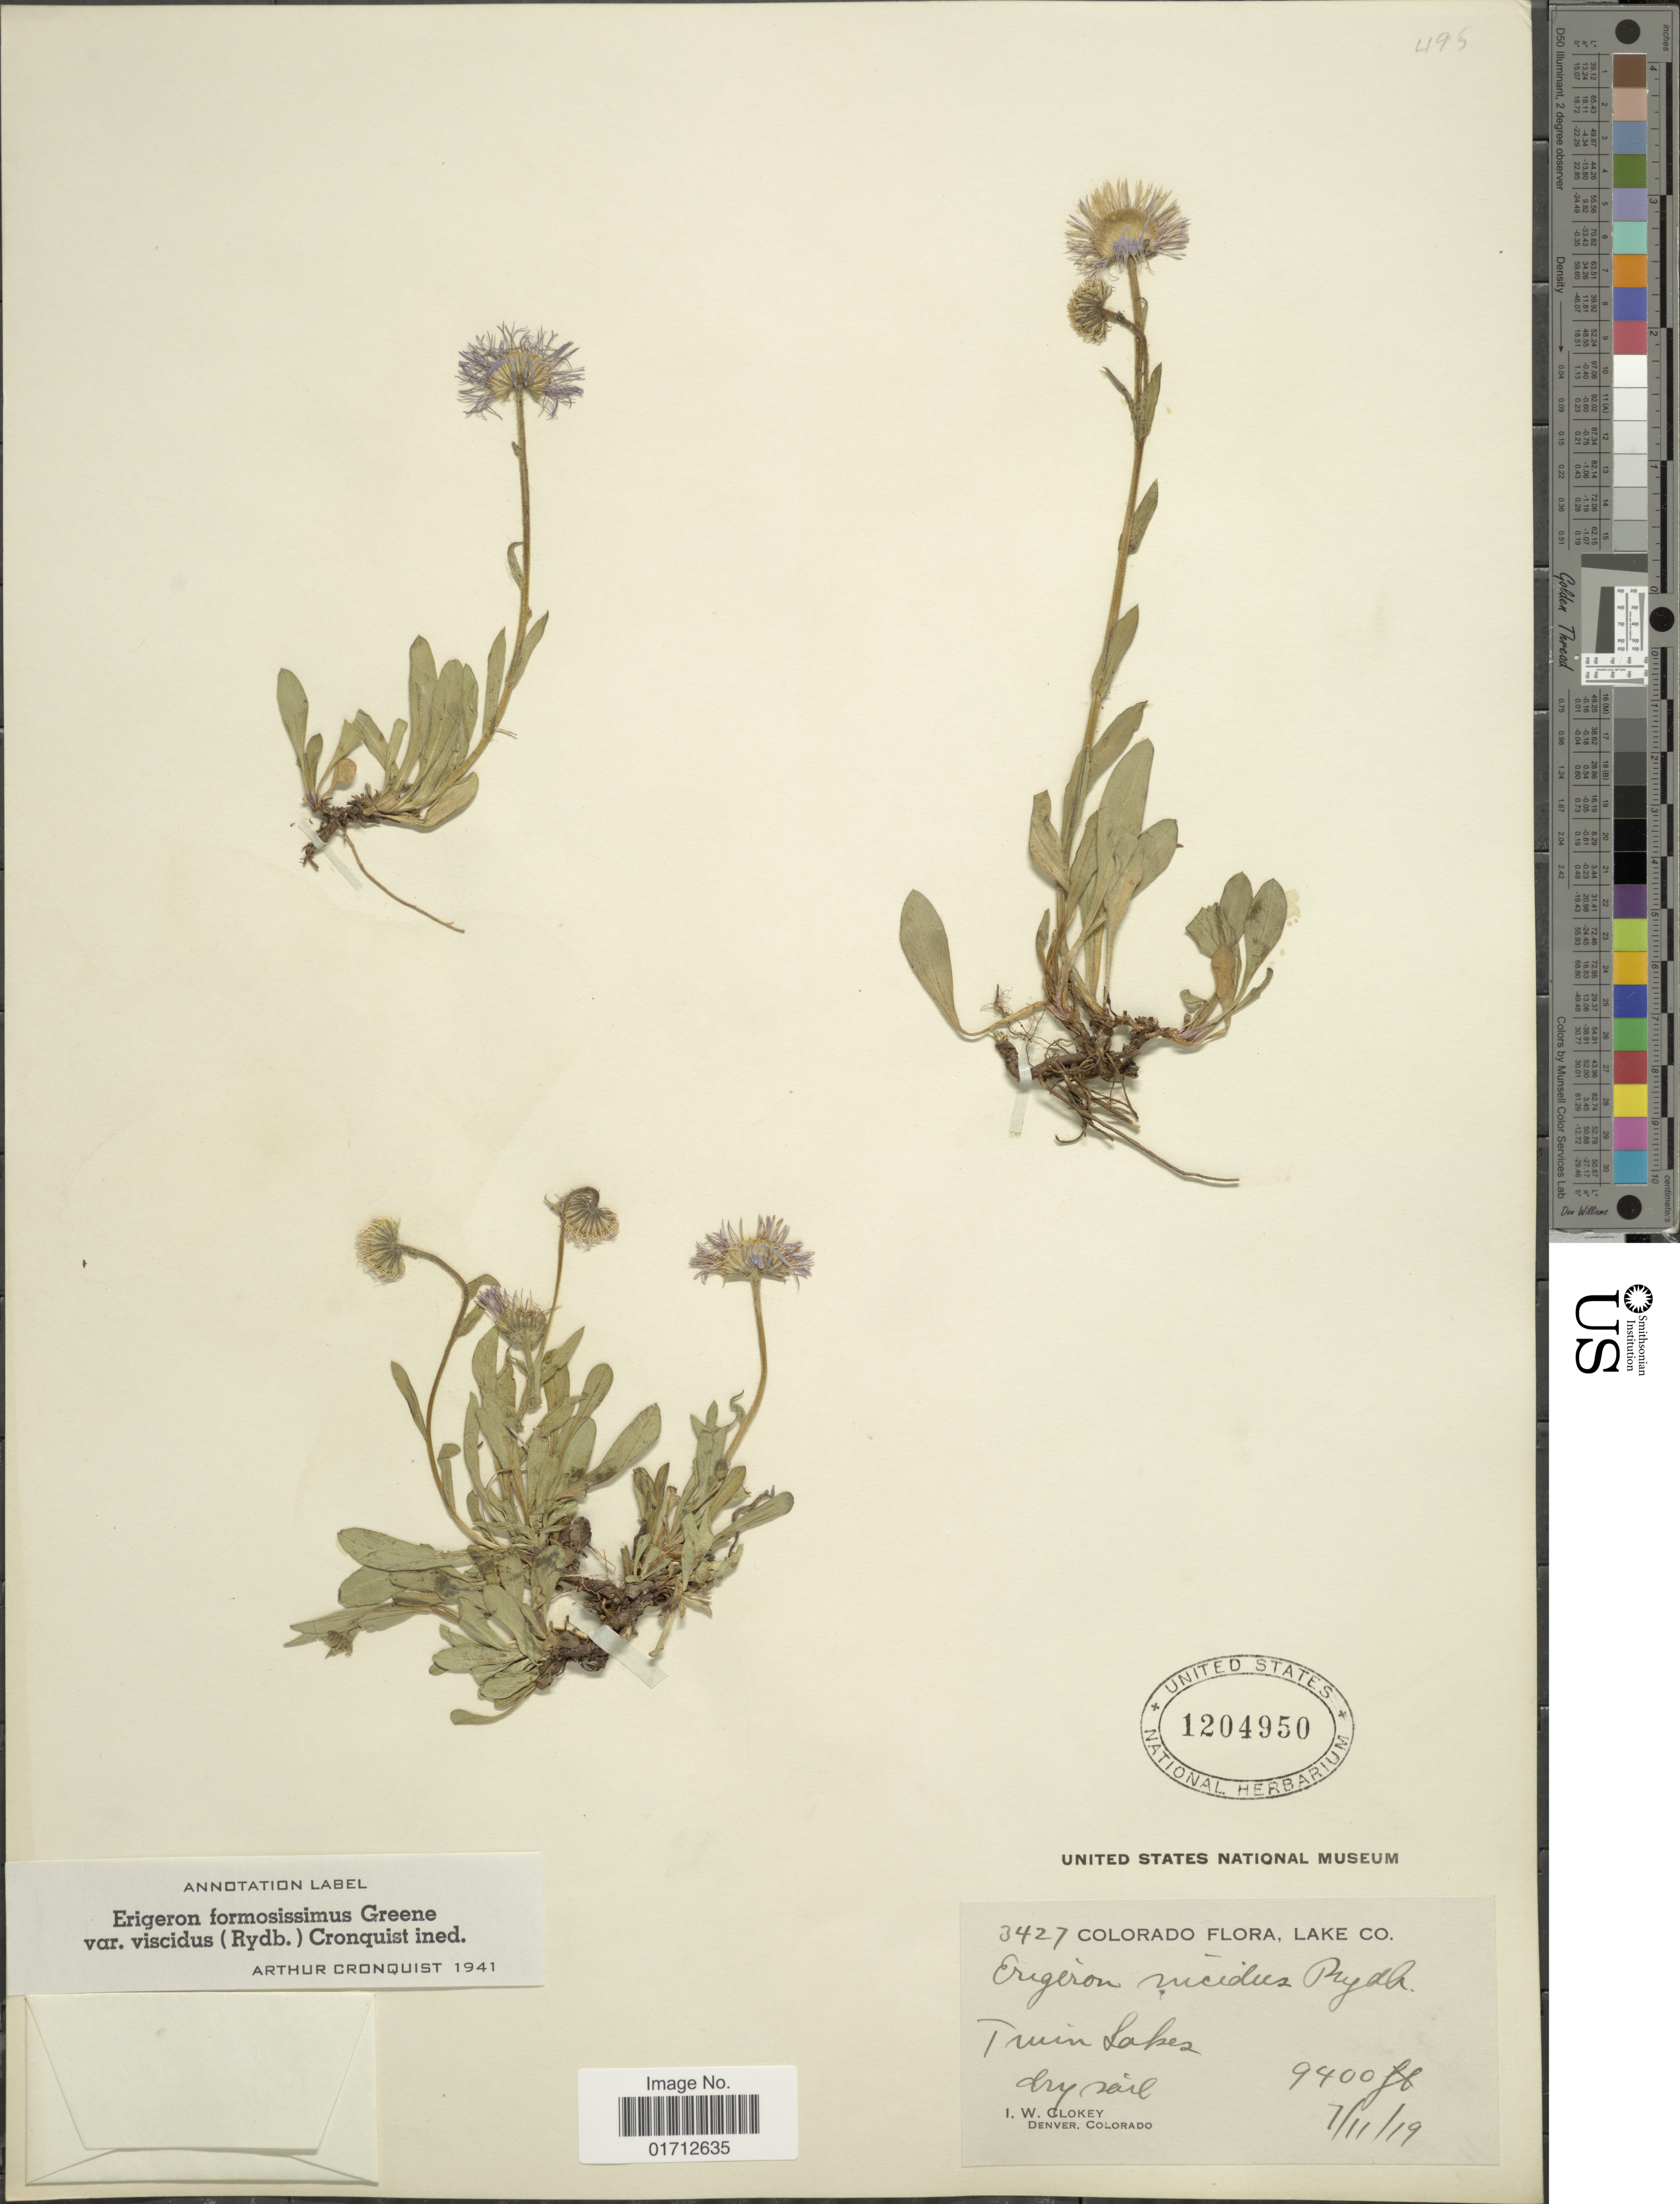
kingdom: Plantae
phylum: Tracheophyta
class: Magnoliopsida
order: Asterales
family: Asteraceae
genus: Erigeron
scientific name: Erigeron formosissimus var. viscidus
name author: (Rydb.) Cronq.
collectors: I. W. Clokey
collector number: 3427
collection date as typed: Transcribed d/m/y: 11/7/19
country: United States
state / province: Colorado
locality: Lake Co., Twin Lakes. Denver.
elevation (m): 2865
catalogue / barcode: US 1204950